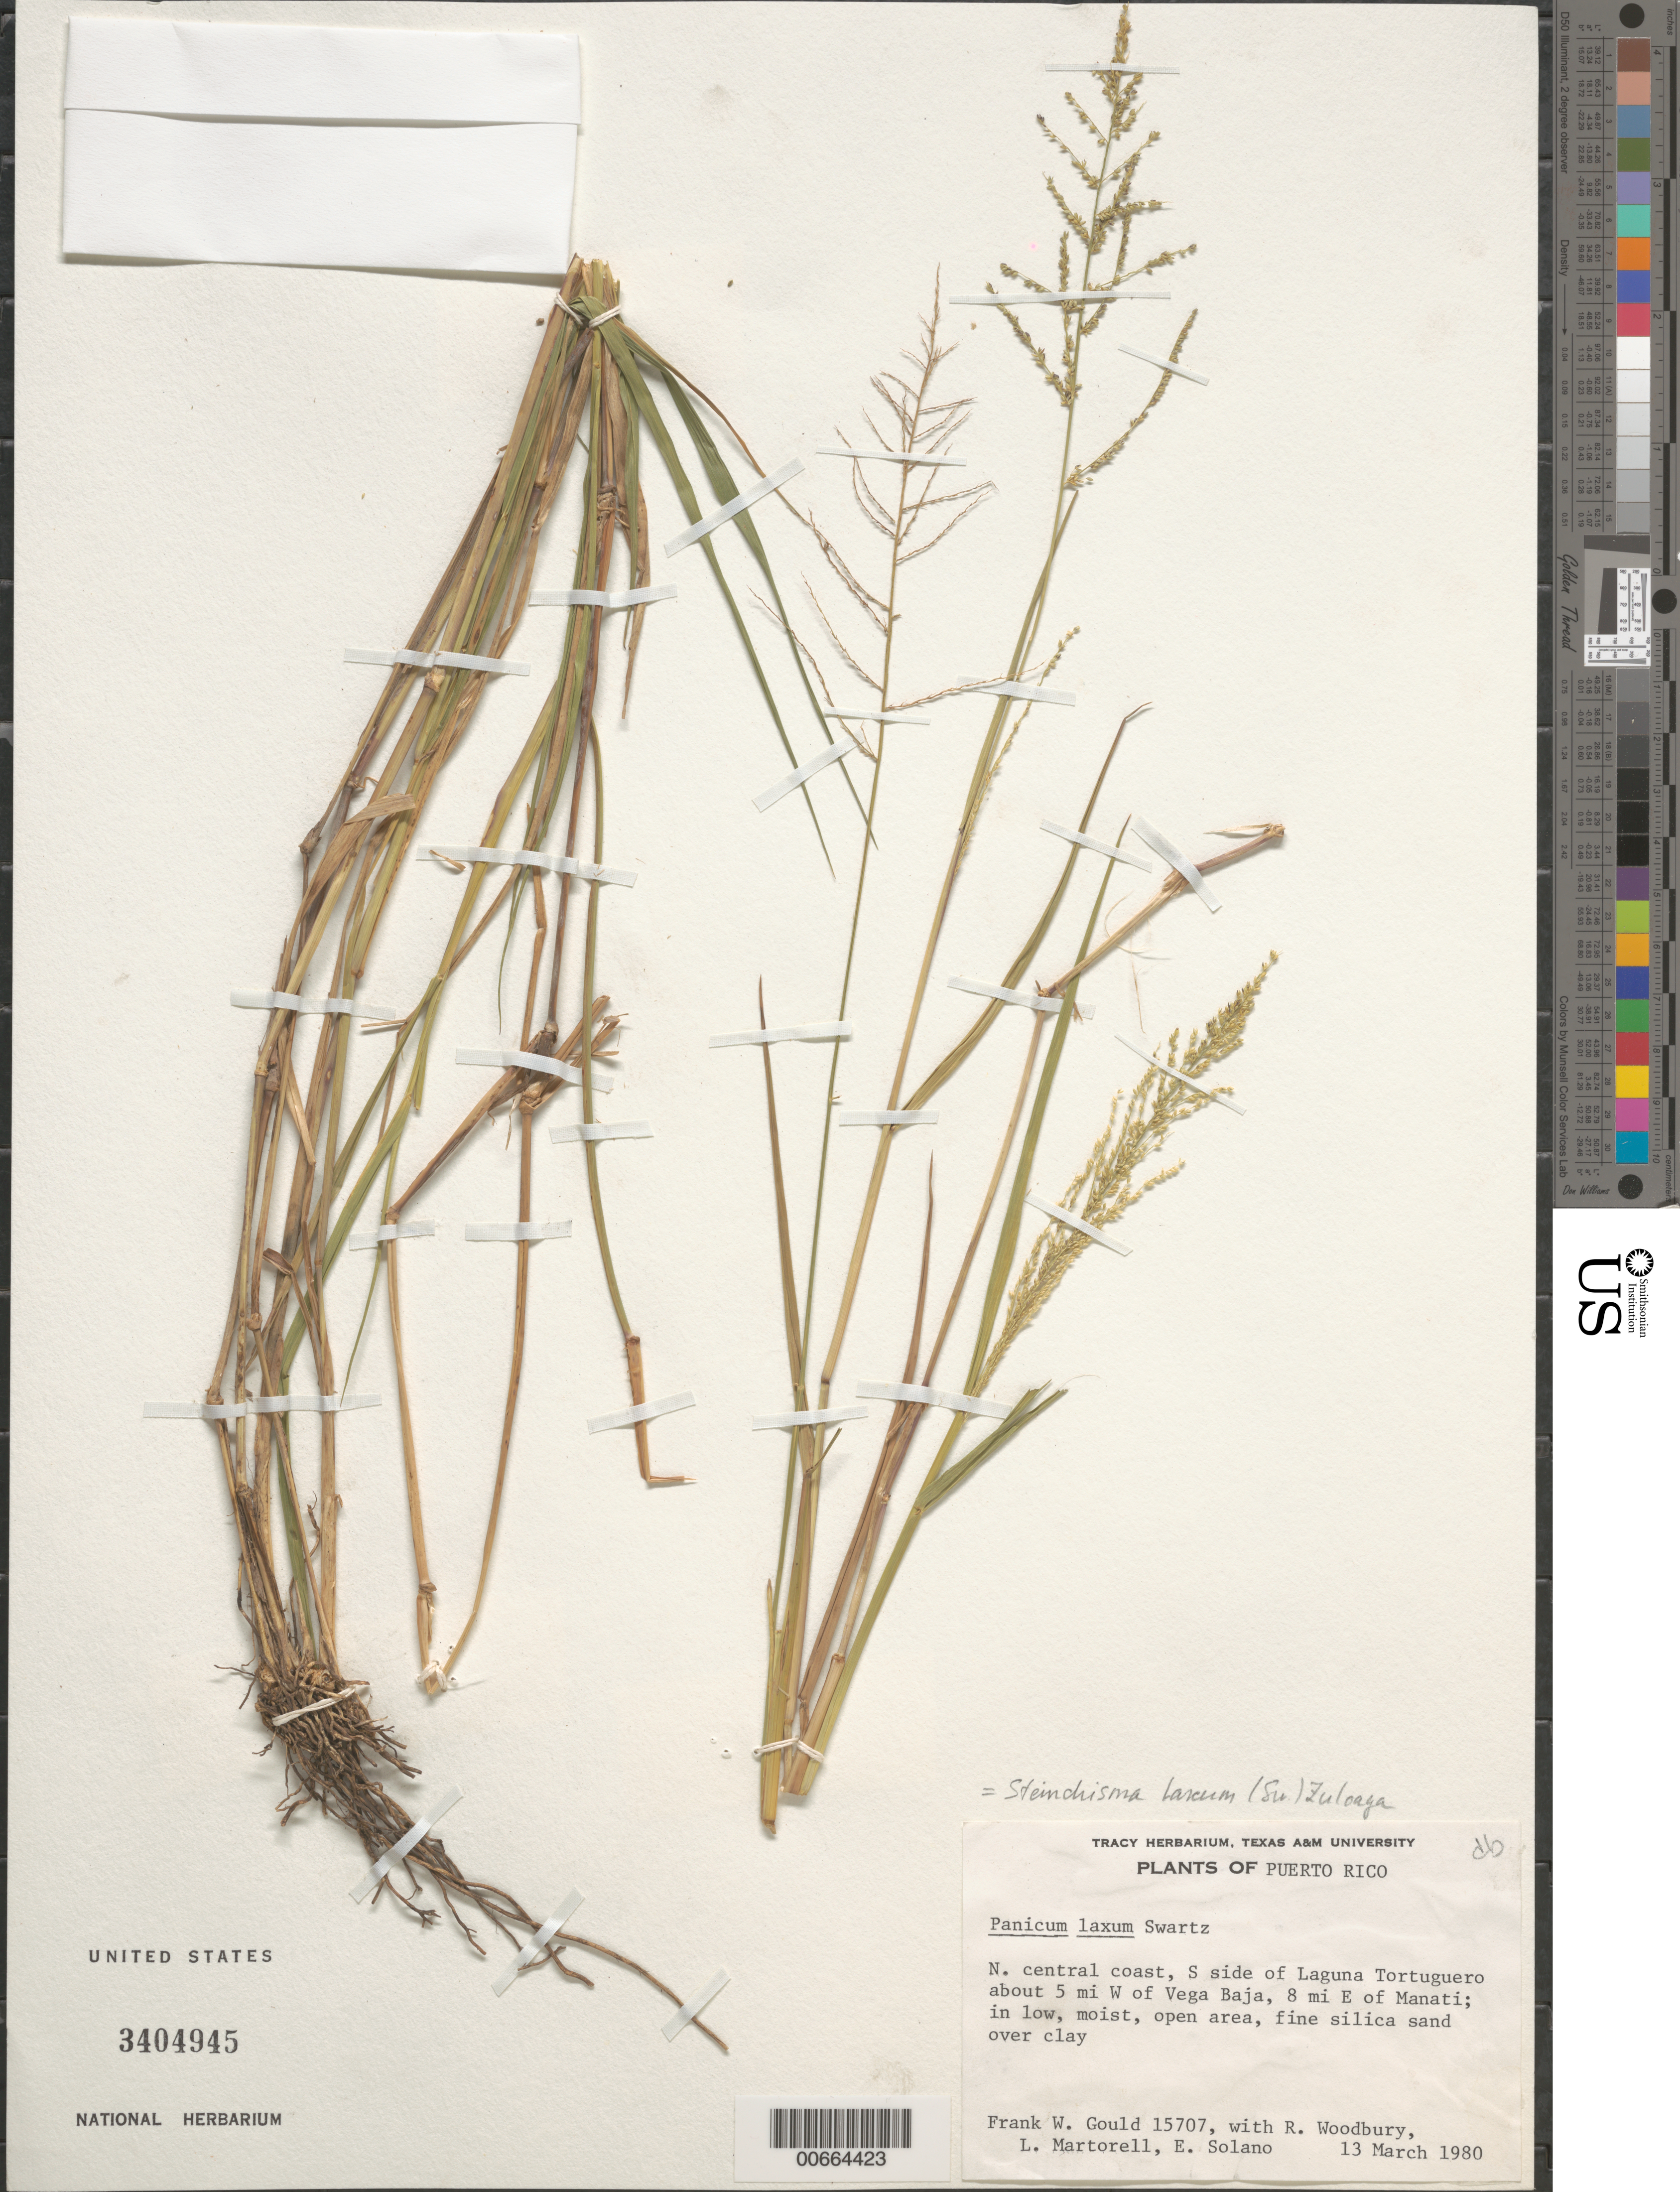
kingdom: Plantae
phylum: Tracheophyta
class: Liliopsida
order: Poales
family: Poaceae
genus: Steinchisma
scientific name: Steinchisma laxum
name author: (Sw.) Zuloaga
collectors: F. W. Gould, R. O. Woodbury, L. Martorell & E. Solano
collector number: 15707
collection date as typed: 13 Mar 1980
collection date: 1980-03-13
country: Puerto Rico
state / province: Manatí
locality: N Central Coast, S side of Laguna Tortuguero about 5 mi W of Vega Baja, 8 mi E of Manati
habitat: In low, moist, open area, fine silica sand over clay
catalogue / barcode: US 3404945